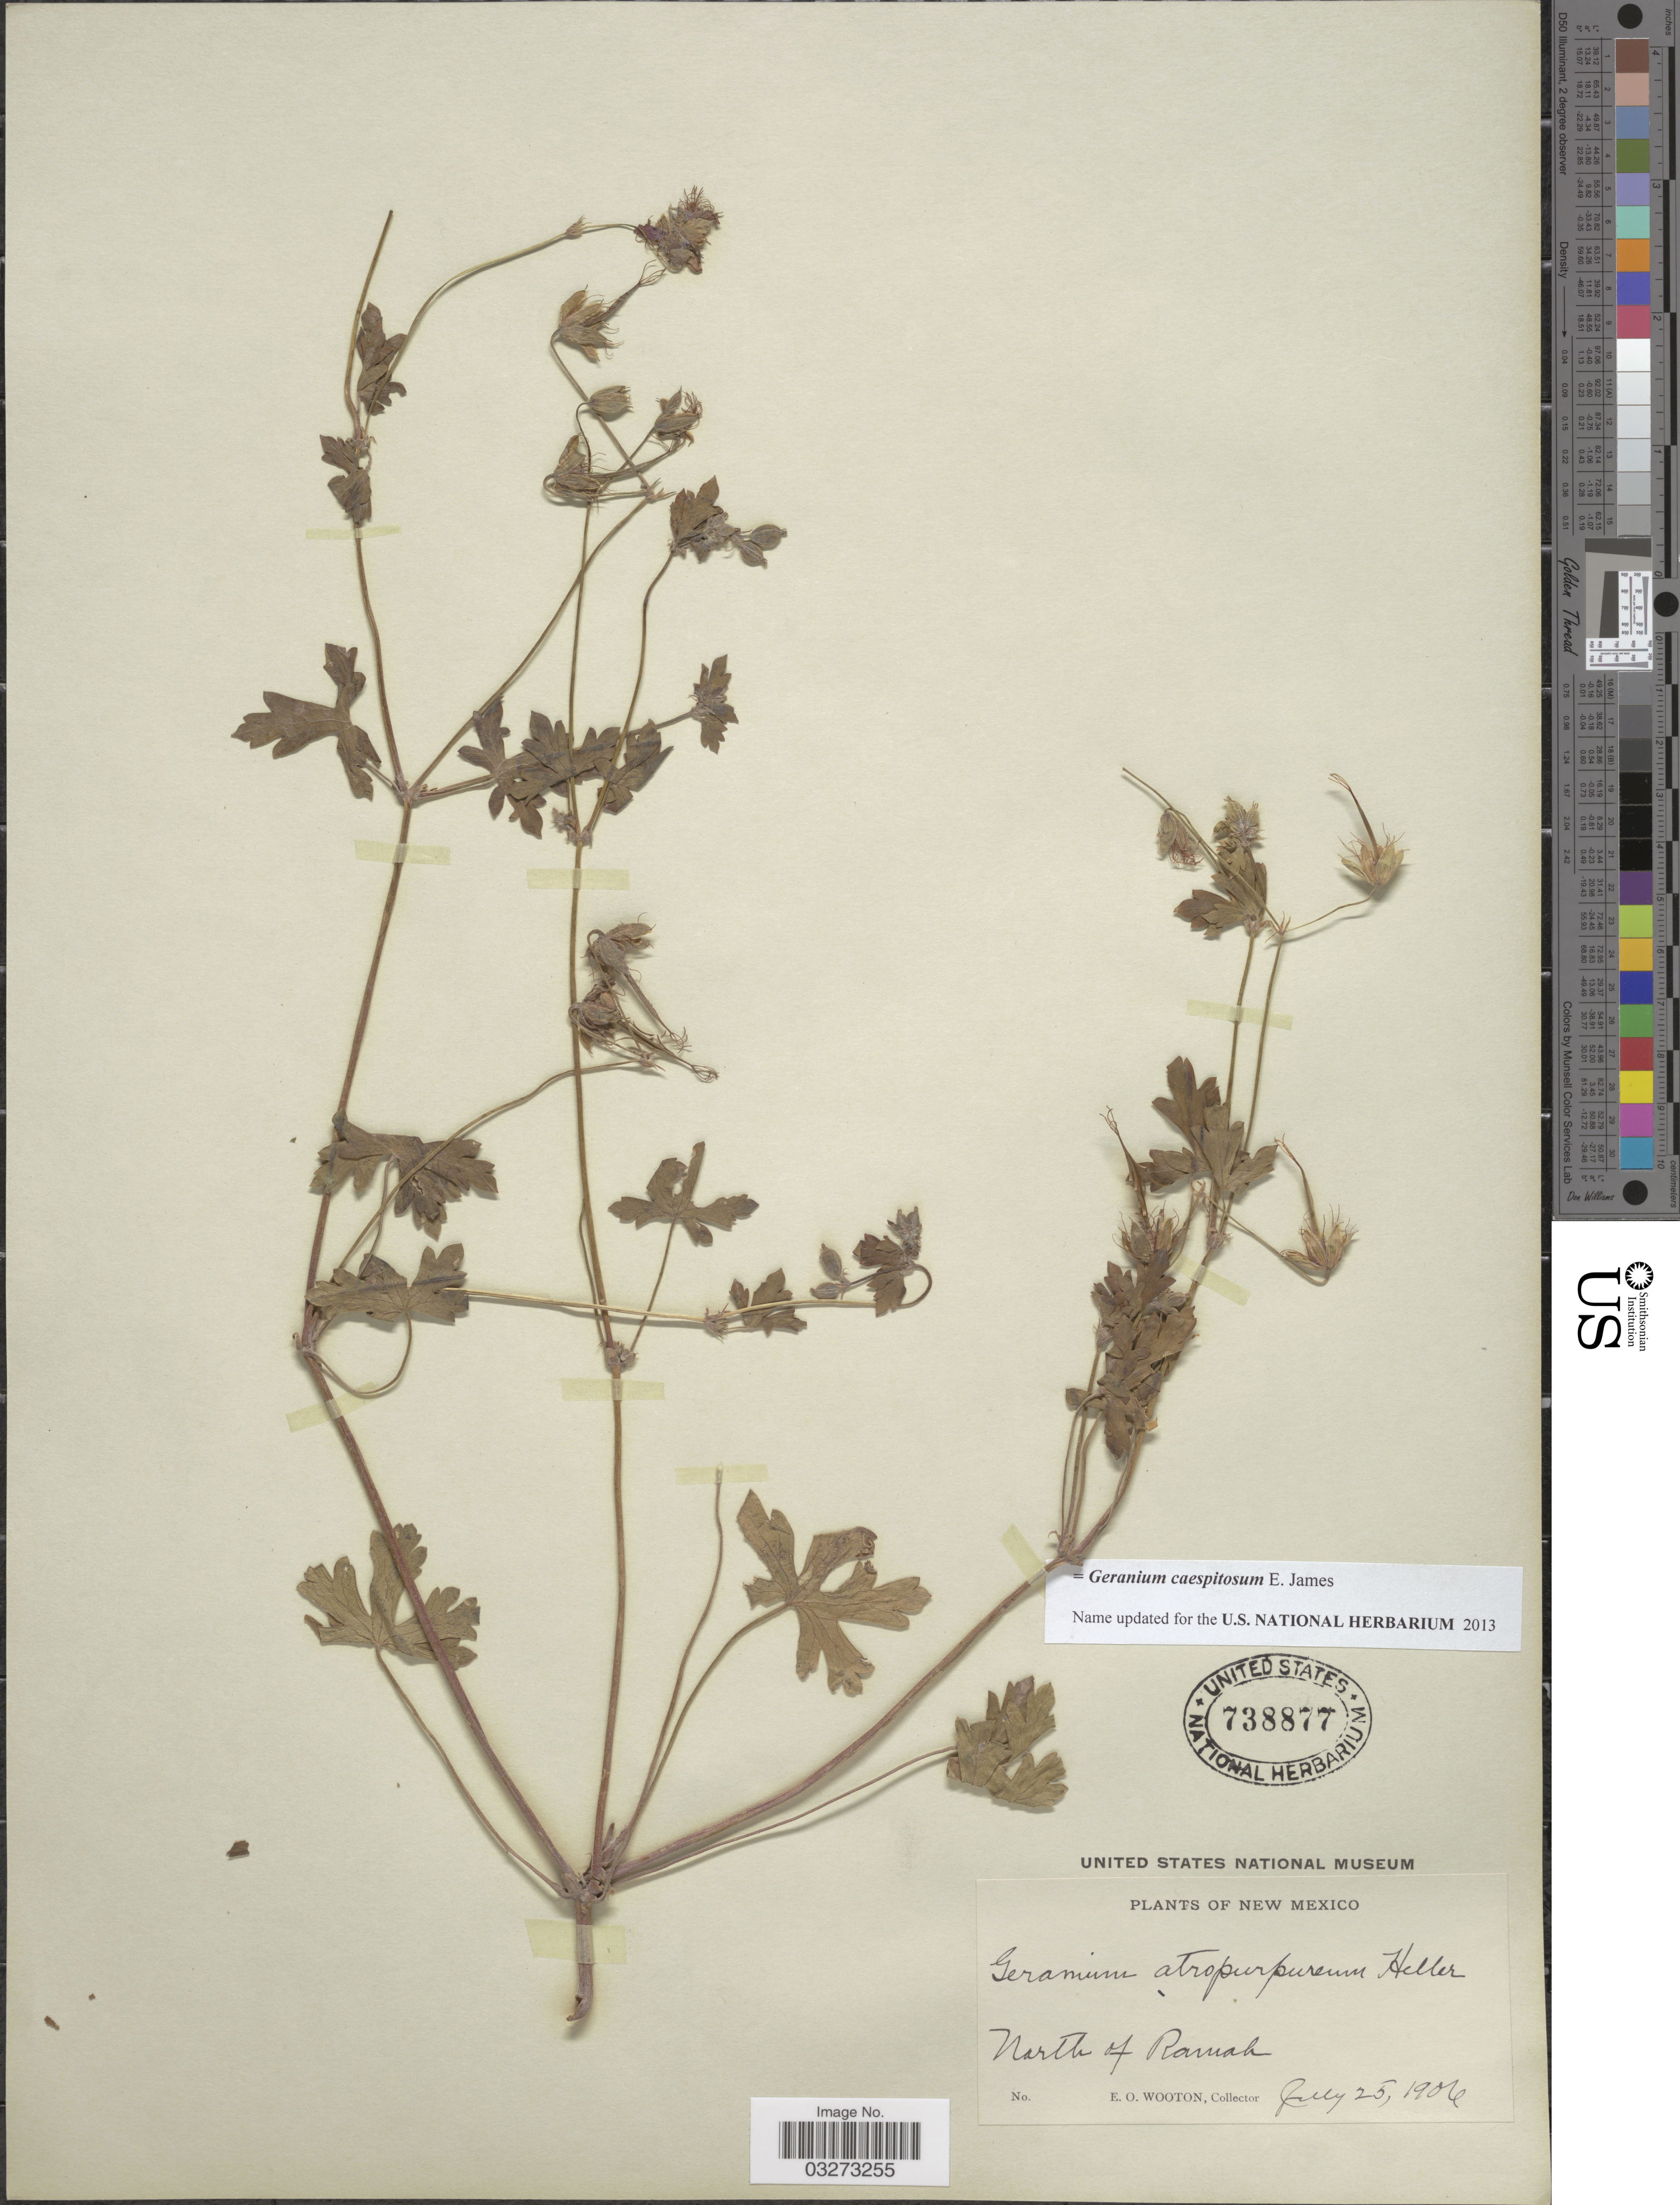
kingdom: Plantae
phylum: Tracheophyta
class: Magnoliopsida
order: Geraniales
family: Geraniaceae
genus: Geranium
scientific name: Geranium caespitosum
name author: E. James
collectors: E. O. Wooton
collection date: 1906-07-25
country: United States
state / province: New Mexico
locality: North of Ramah.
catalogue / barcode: US 738877